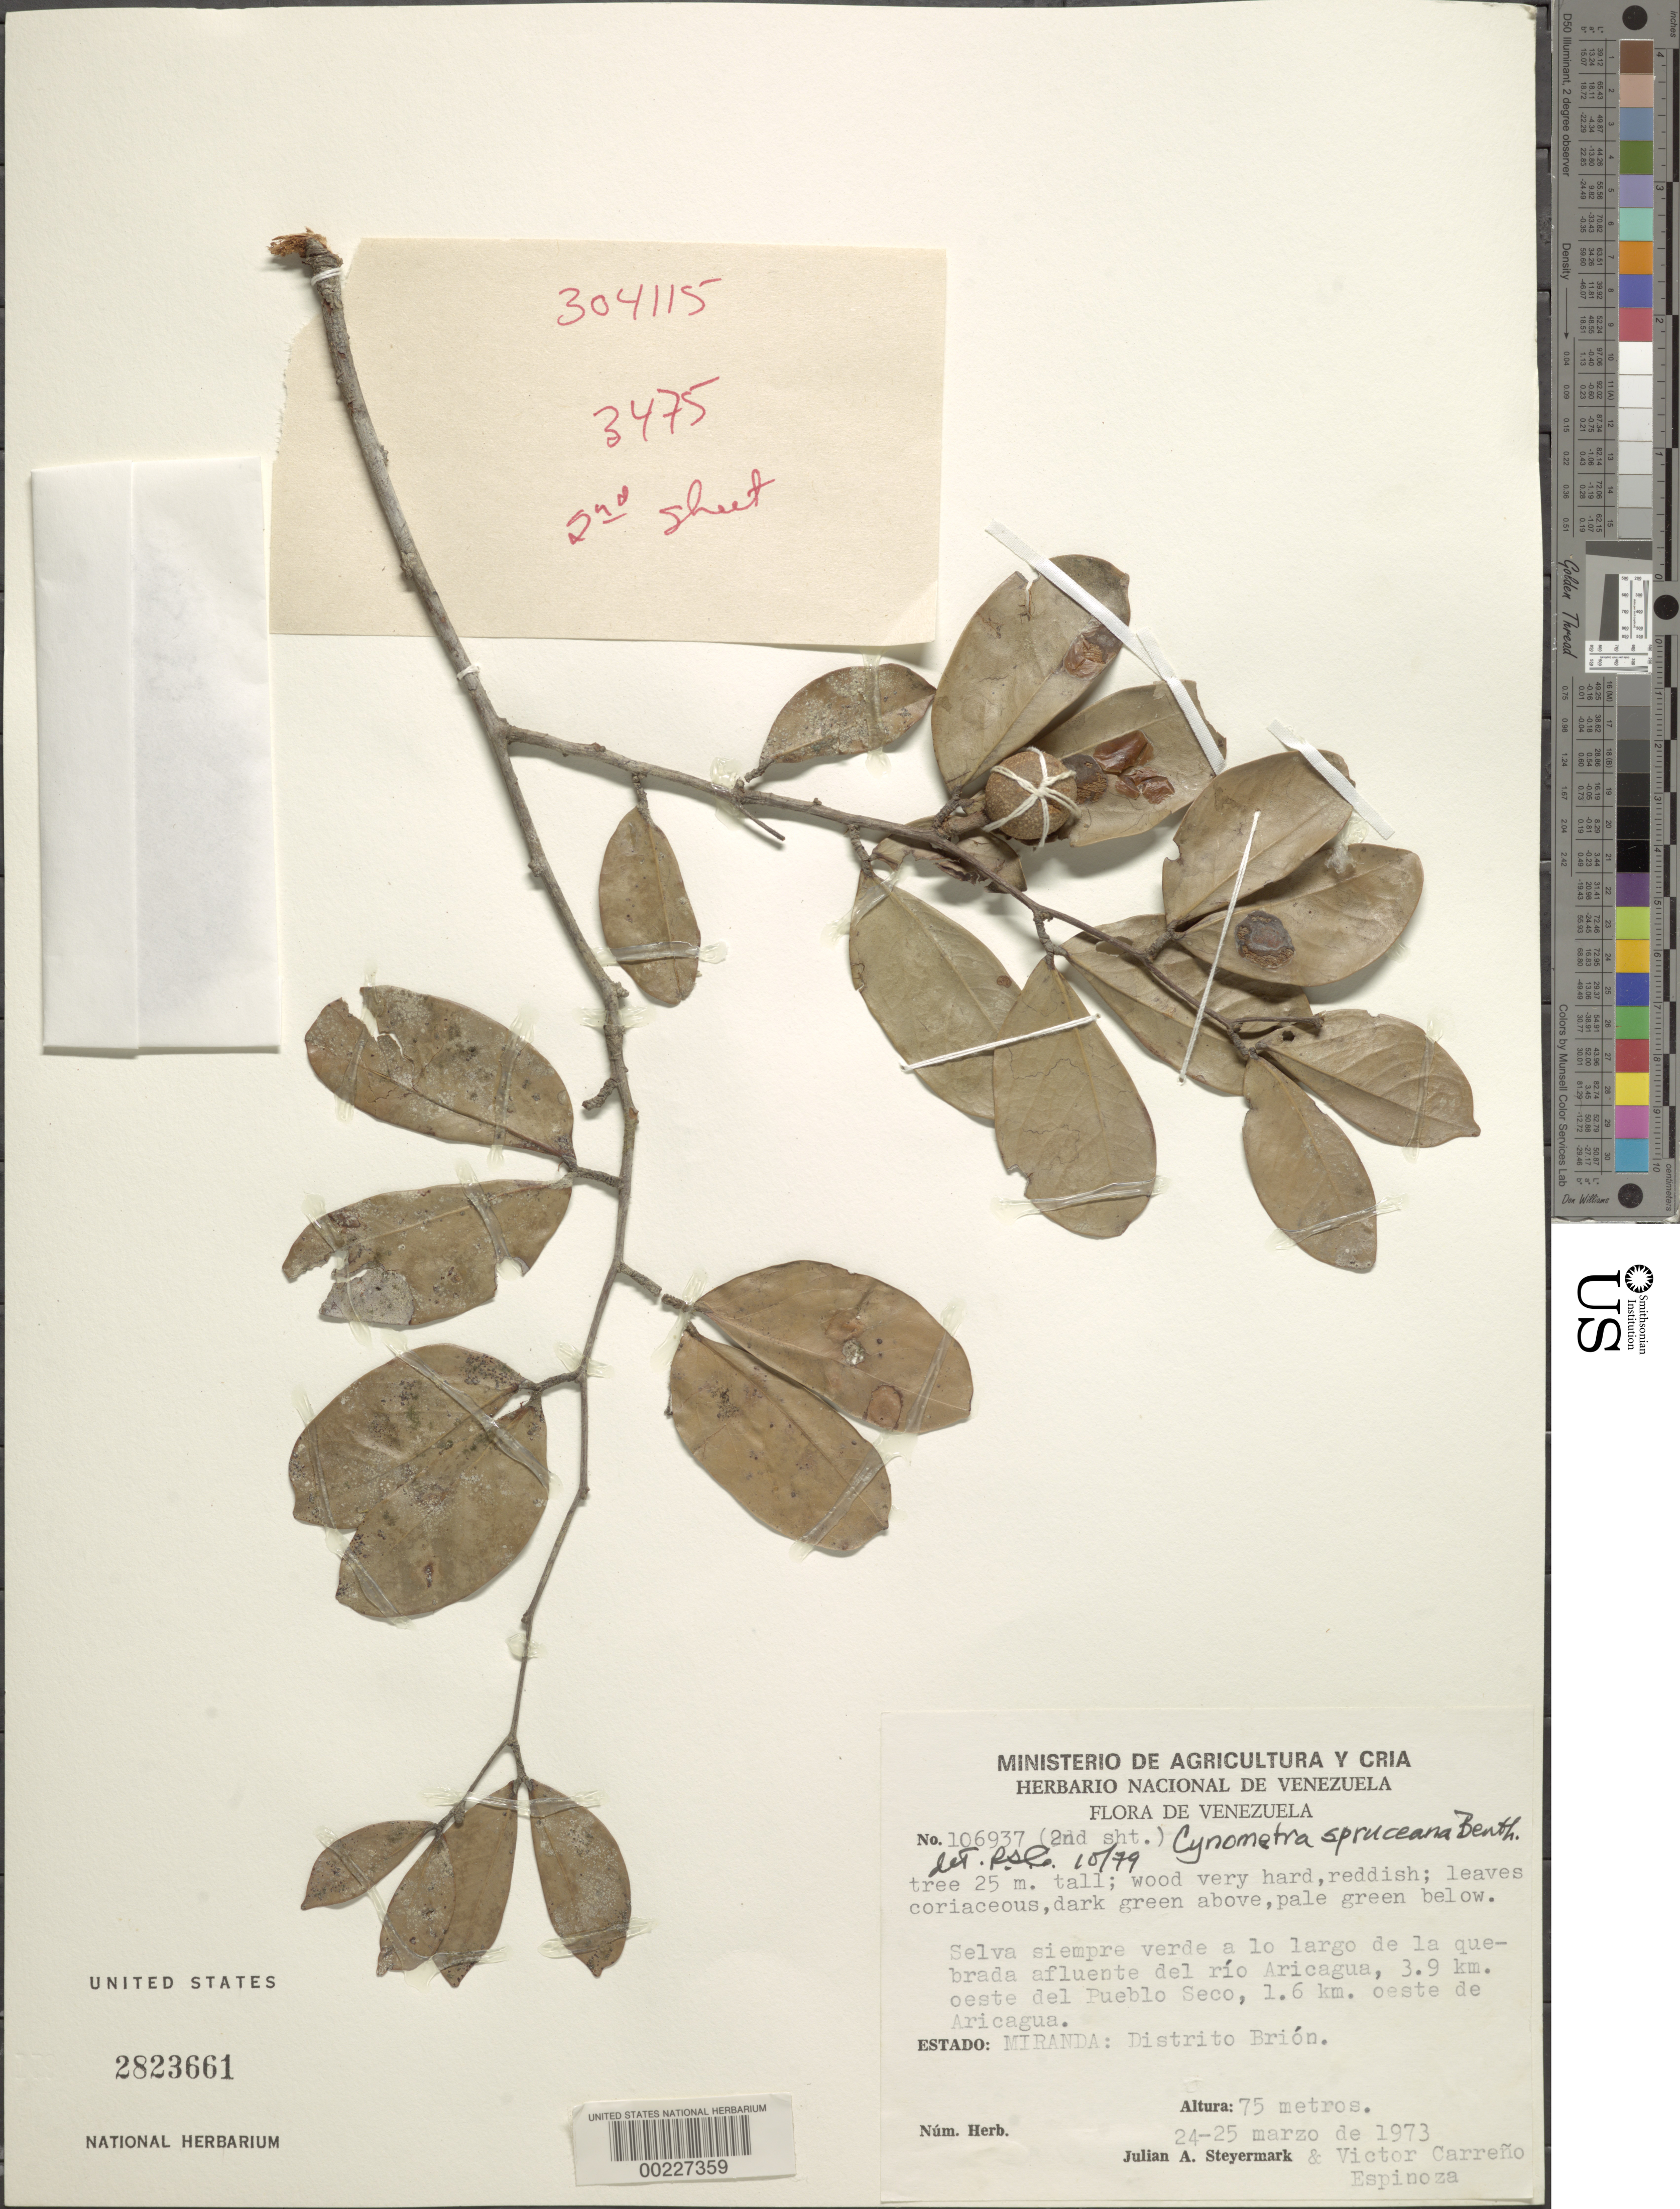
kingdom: Plantae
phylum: Tracheophyta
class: Magnoliopsida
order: Fabales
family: Fabaceae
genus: Cynometra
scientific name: Cynometra steyermarkii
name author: Rados.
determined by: Radosavljevic, Aleksandar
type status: Holotype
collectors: J. Steyermark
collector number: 106937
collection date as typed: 24 Mar 1973 and 25 Mar 1973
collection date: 1973-03-24,1973-03-25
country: Venezuela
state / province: Miranda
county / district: Brión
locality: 3.9 km e of pueblo seco, 1.6 km e of aricagua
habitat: Large forest in the tributary ravine of rio aricagua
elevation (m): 75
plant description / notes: Sheet 2 of 2 Sheet 1: USNM 2823660; BC 00227360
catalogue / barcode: US 2823661